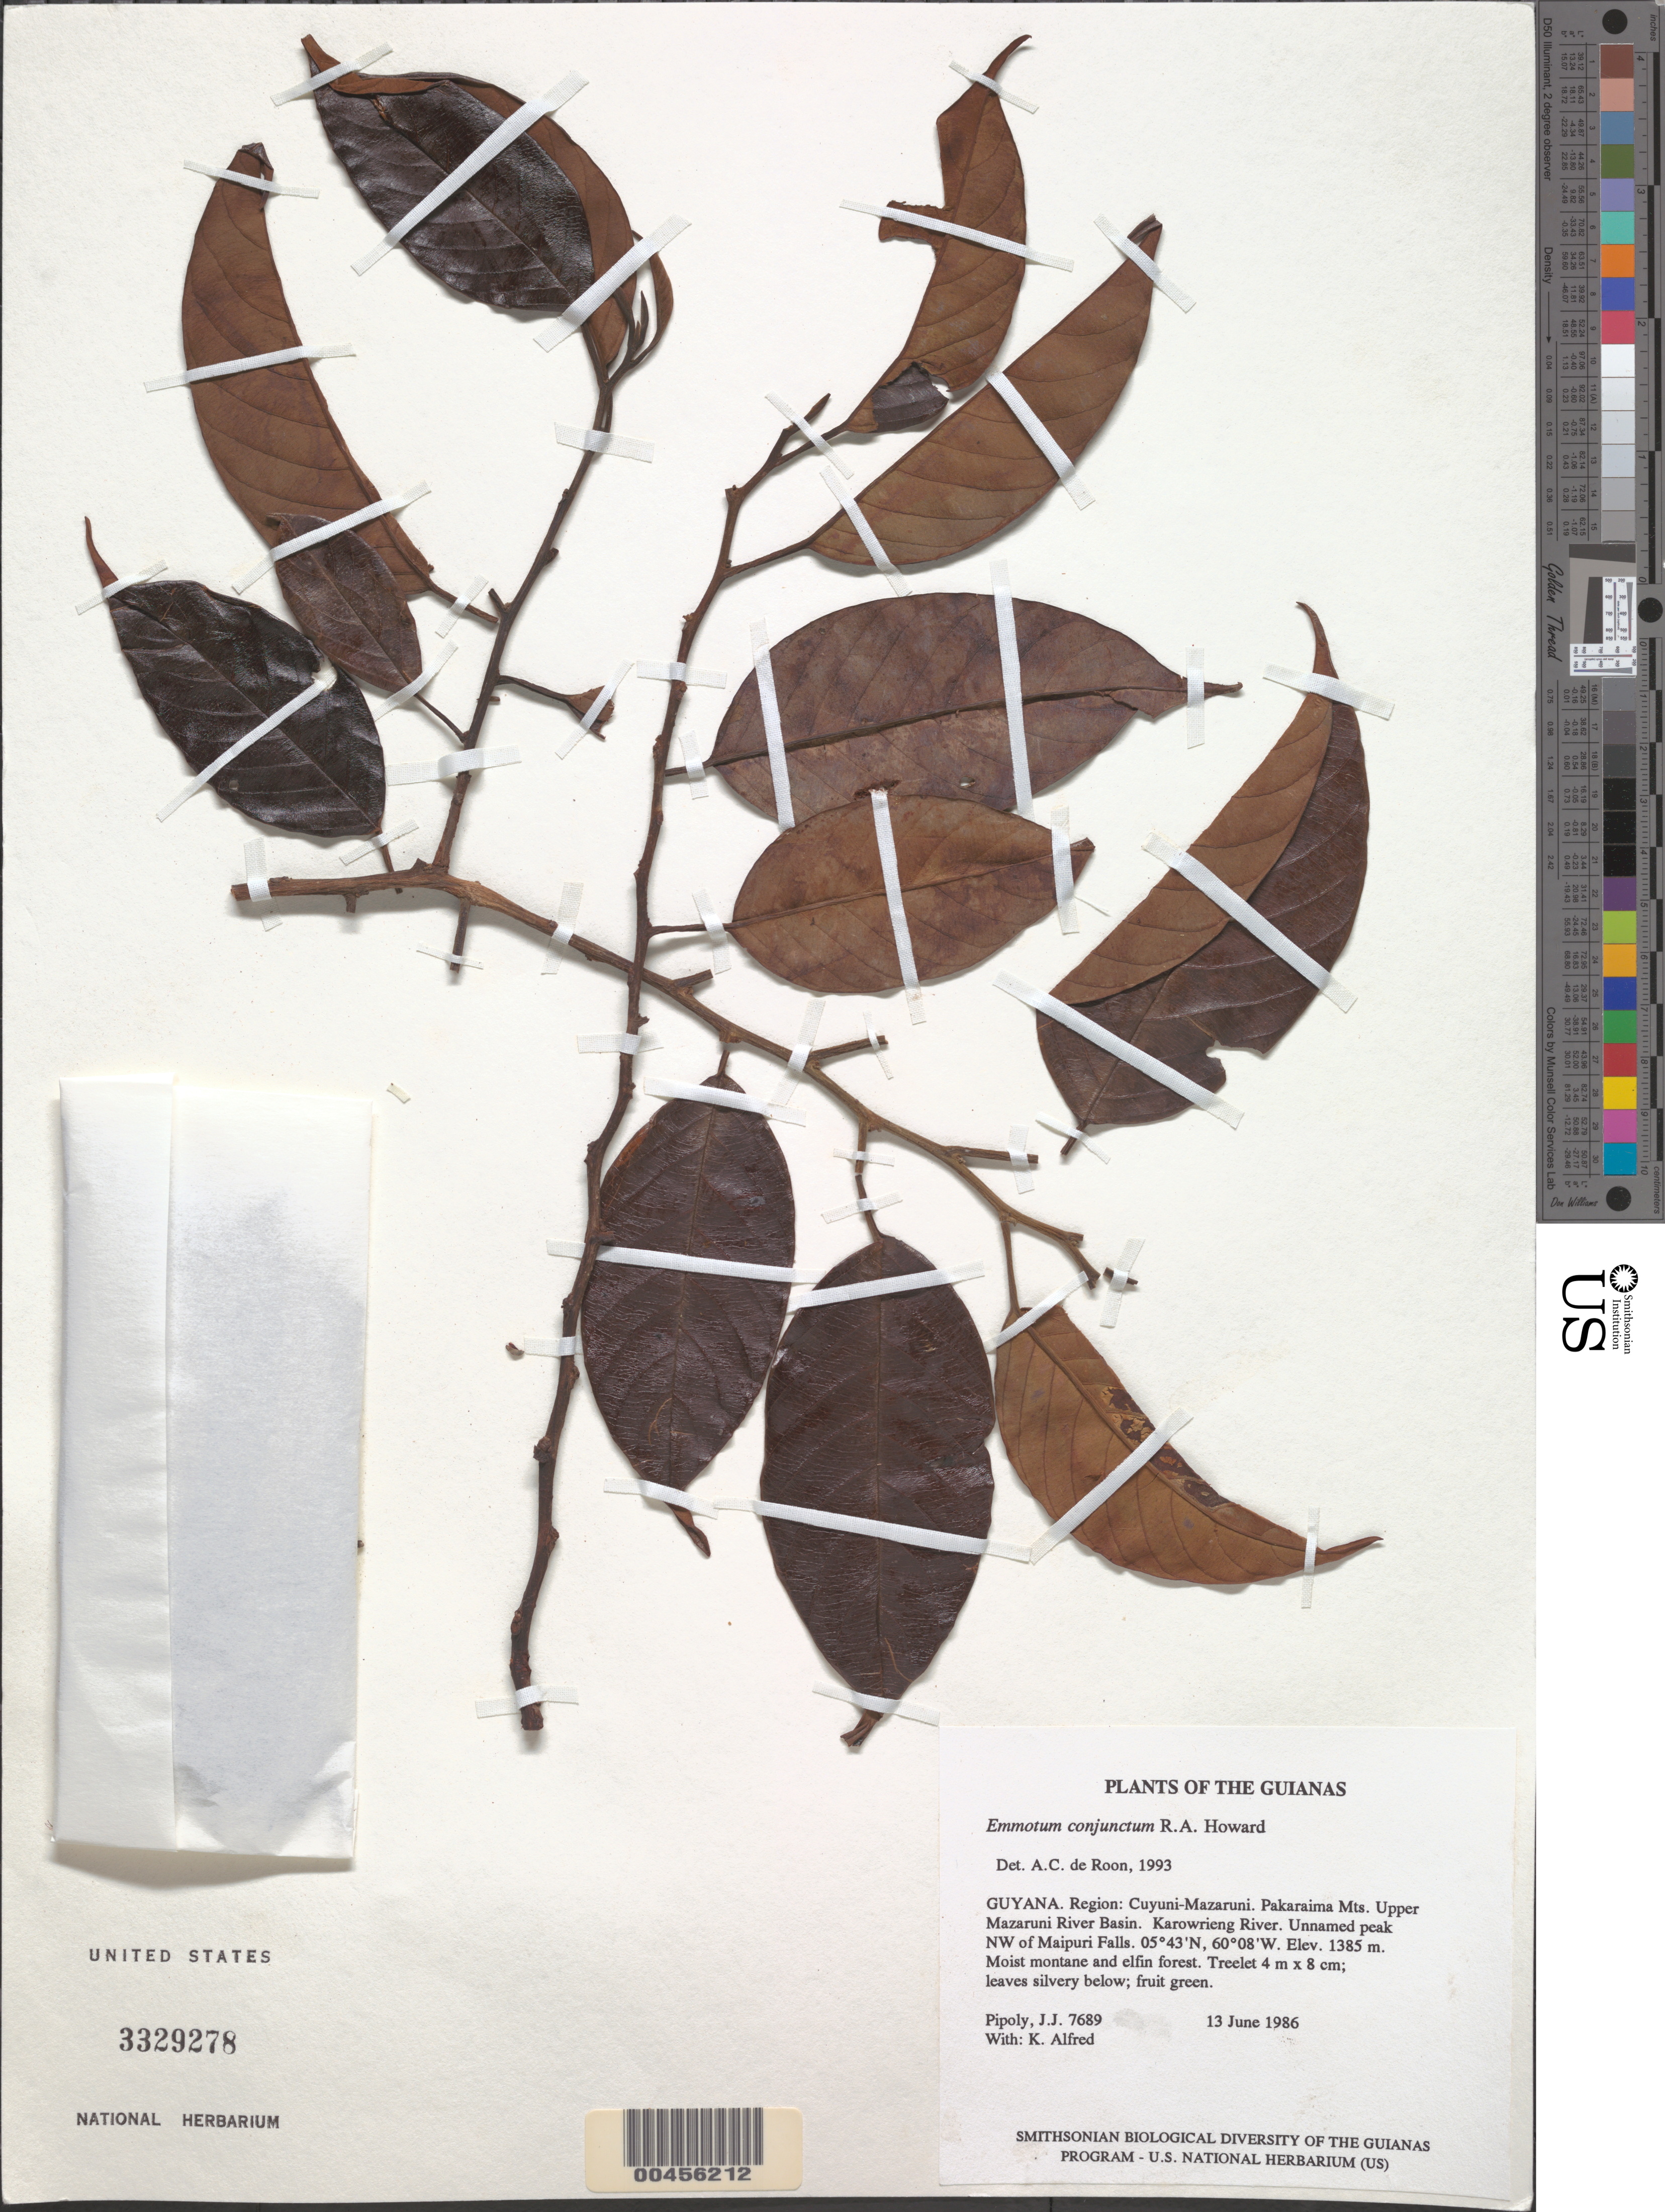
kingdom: Plantae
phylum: Tracheophyta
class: Magnoliopsida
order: Metteniusales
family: Metteniusaceae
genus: Emmotum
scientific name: Emmotum conjunctum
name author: R.A. Howard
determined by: de Roon, A. C.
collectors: J. J. Pipoly & K. Alfred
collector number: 7689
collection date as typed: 13 June 1986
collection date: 1986-06-13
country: Guyana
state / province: Cuyuni-Mazaruni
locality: Pakaraima Mts. Upper Mazaruni River Basin. Karowrieng River. Unnamed peak NW of Maipuri Falls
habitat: Moist montane and elfin forest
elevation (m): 1385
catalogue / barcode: US 3329278